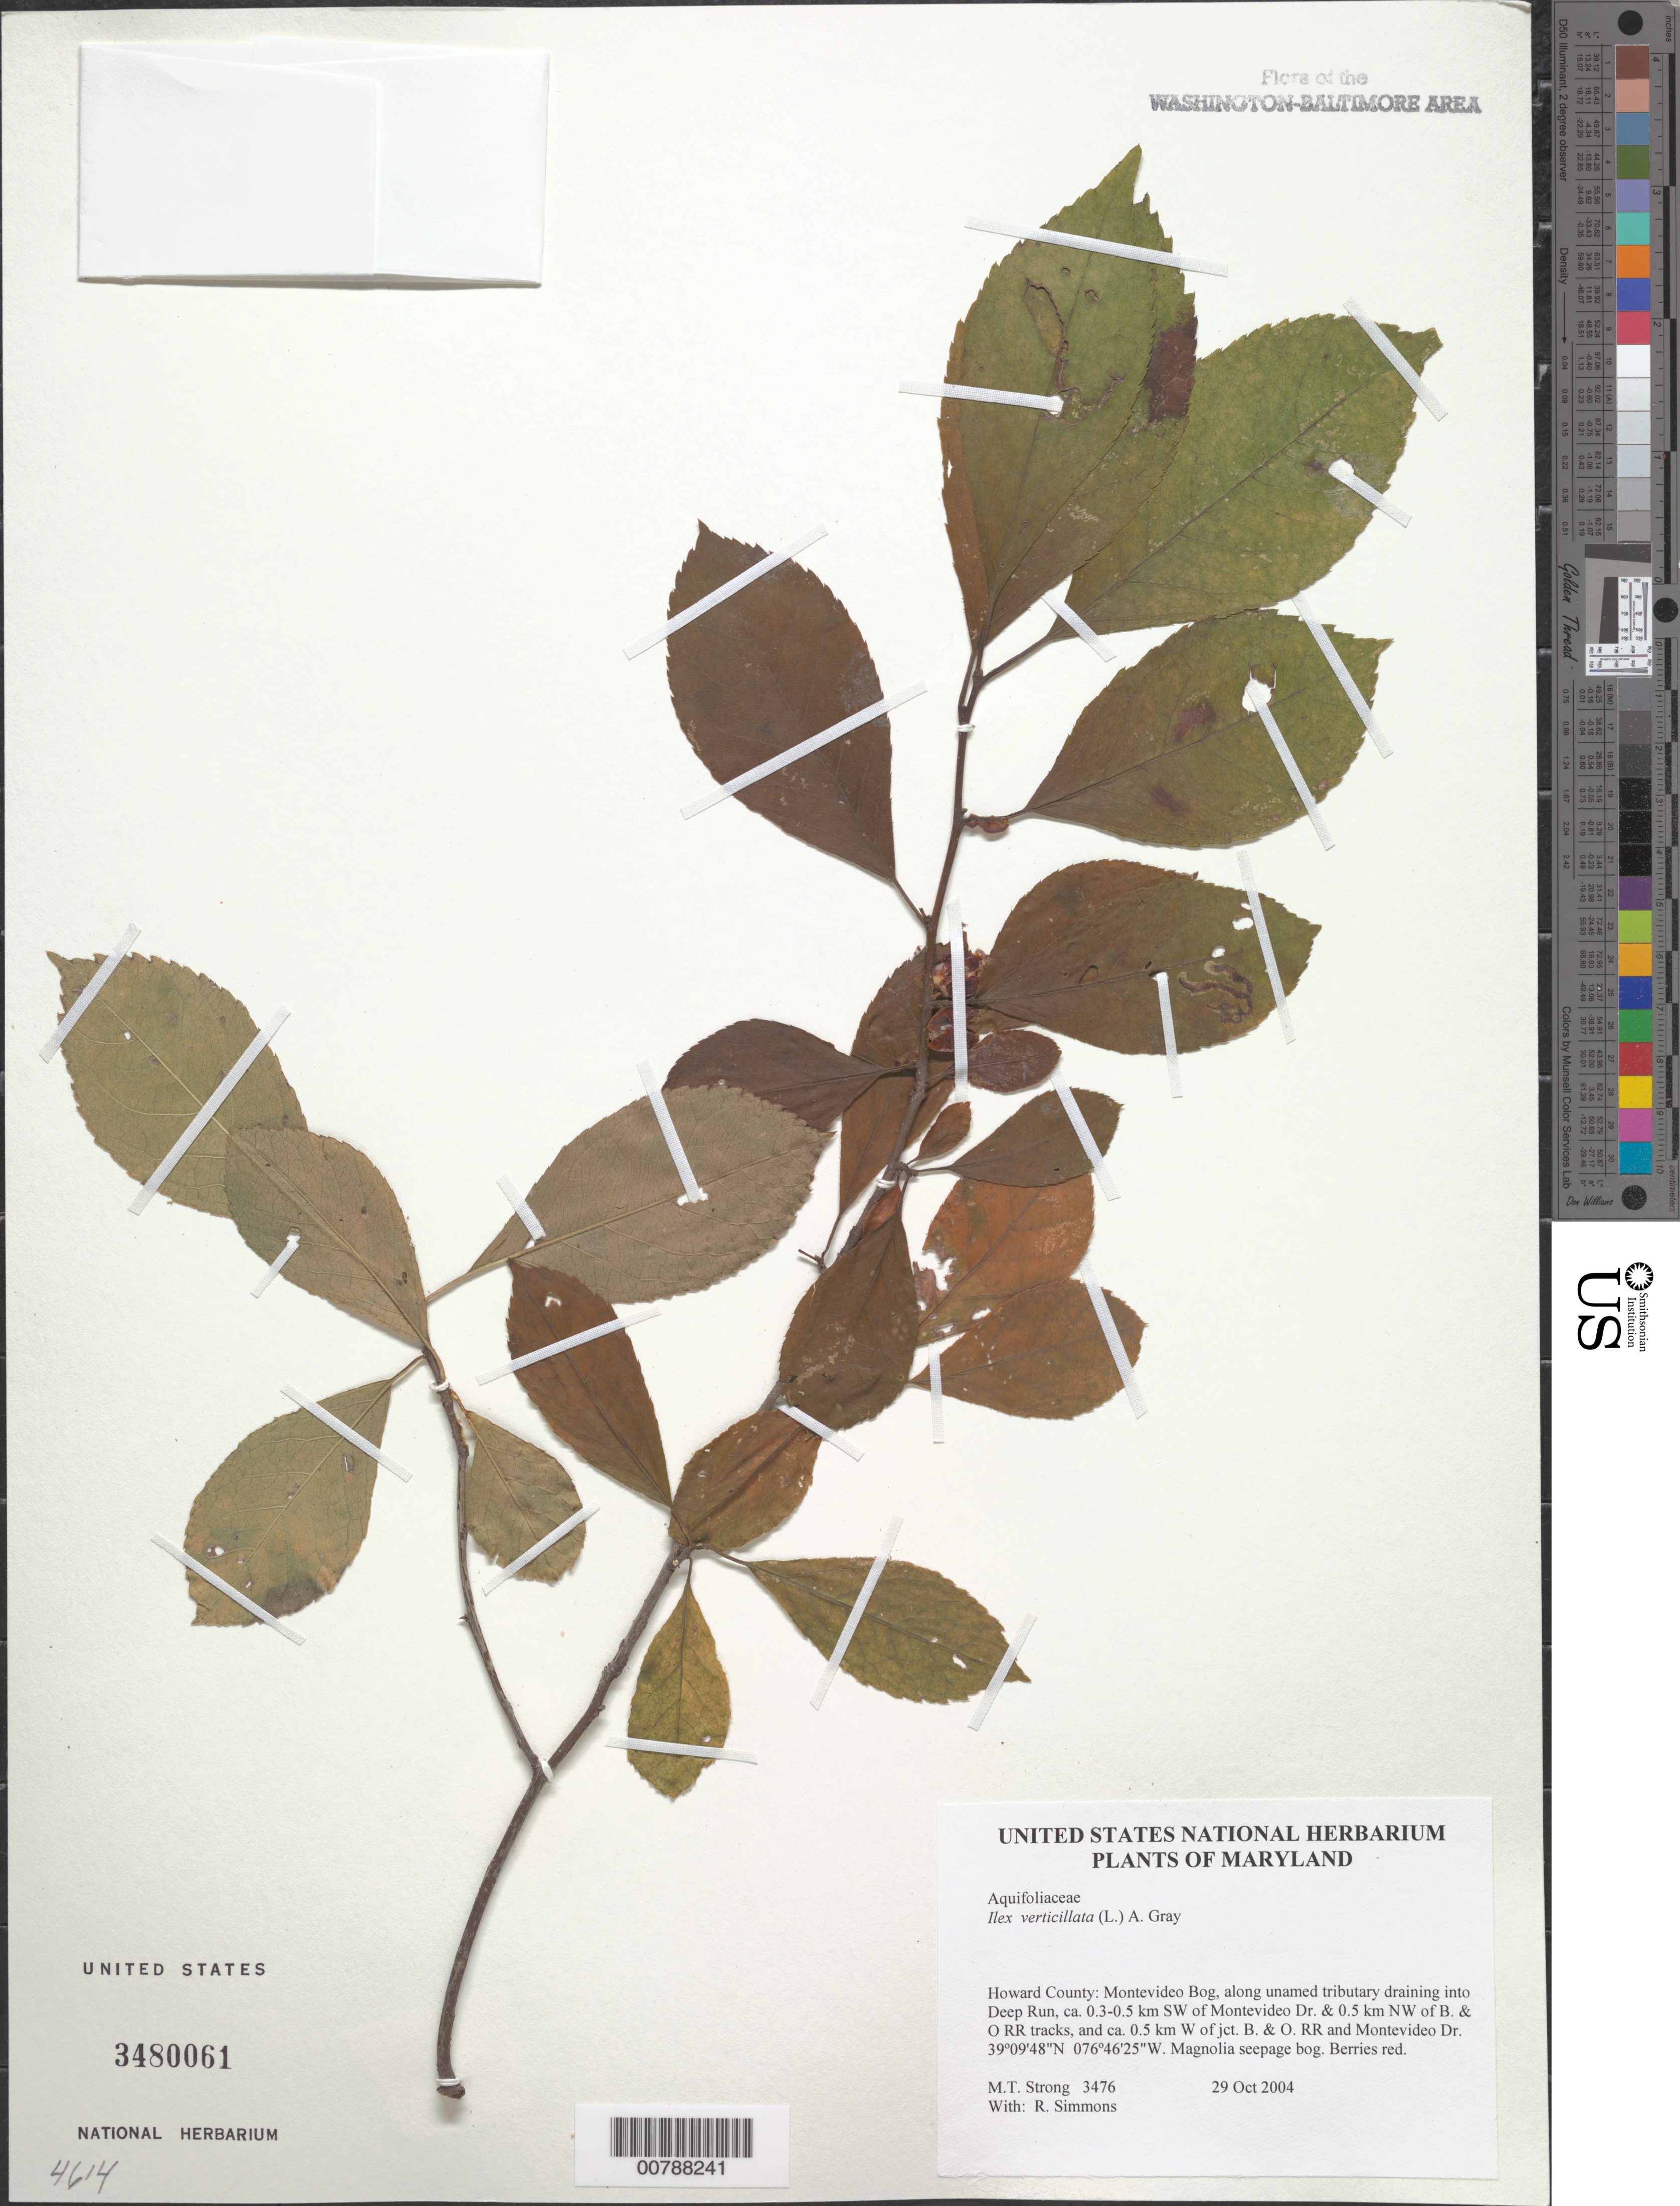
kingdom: Plantae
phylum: Tracheophyta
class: Magnoliopsida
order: Aquifoliales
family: Aquifoliaceae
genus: Ilex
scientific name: Ilex verticillata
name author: (L.) A. Gray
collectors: M. T. Strong & R. B. Simmons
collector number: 3476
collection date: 2004-10-29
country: United States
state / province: Maryland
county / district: Howard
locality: Montevideo Bog, along unnamed tributary draining into Deep Run, ca. 0.3-0.5 km SW of Montevideo Dr. and 0.5 km NW of B. & O. RR tracks, and ca. 0.5 km W of jct. B. & O. R.R. and Montevideo Dr.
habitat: Magnolia seepage bog.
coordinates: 39 09'48"N, 076 46'25"W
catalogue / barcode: US 3480061